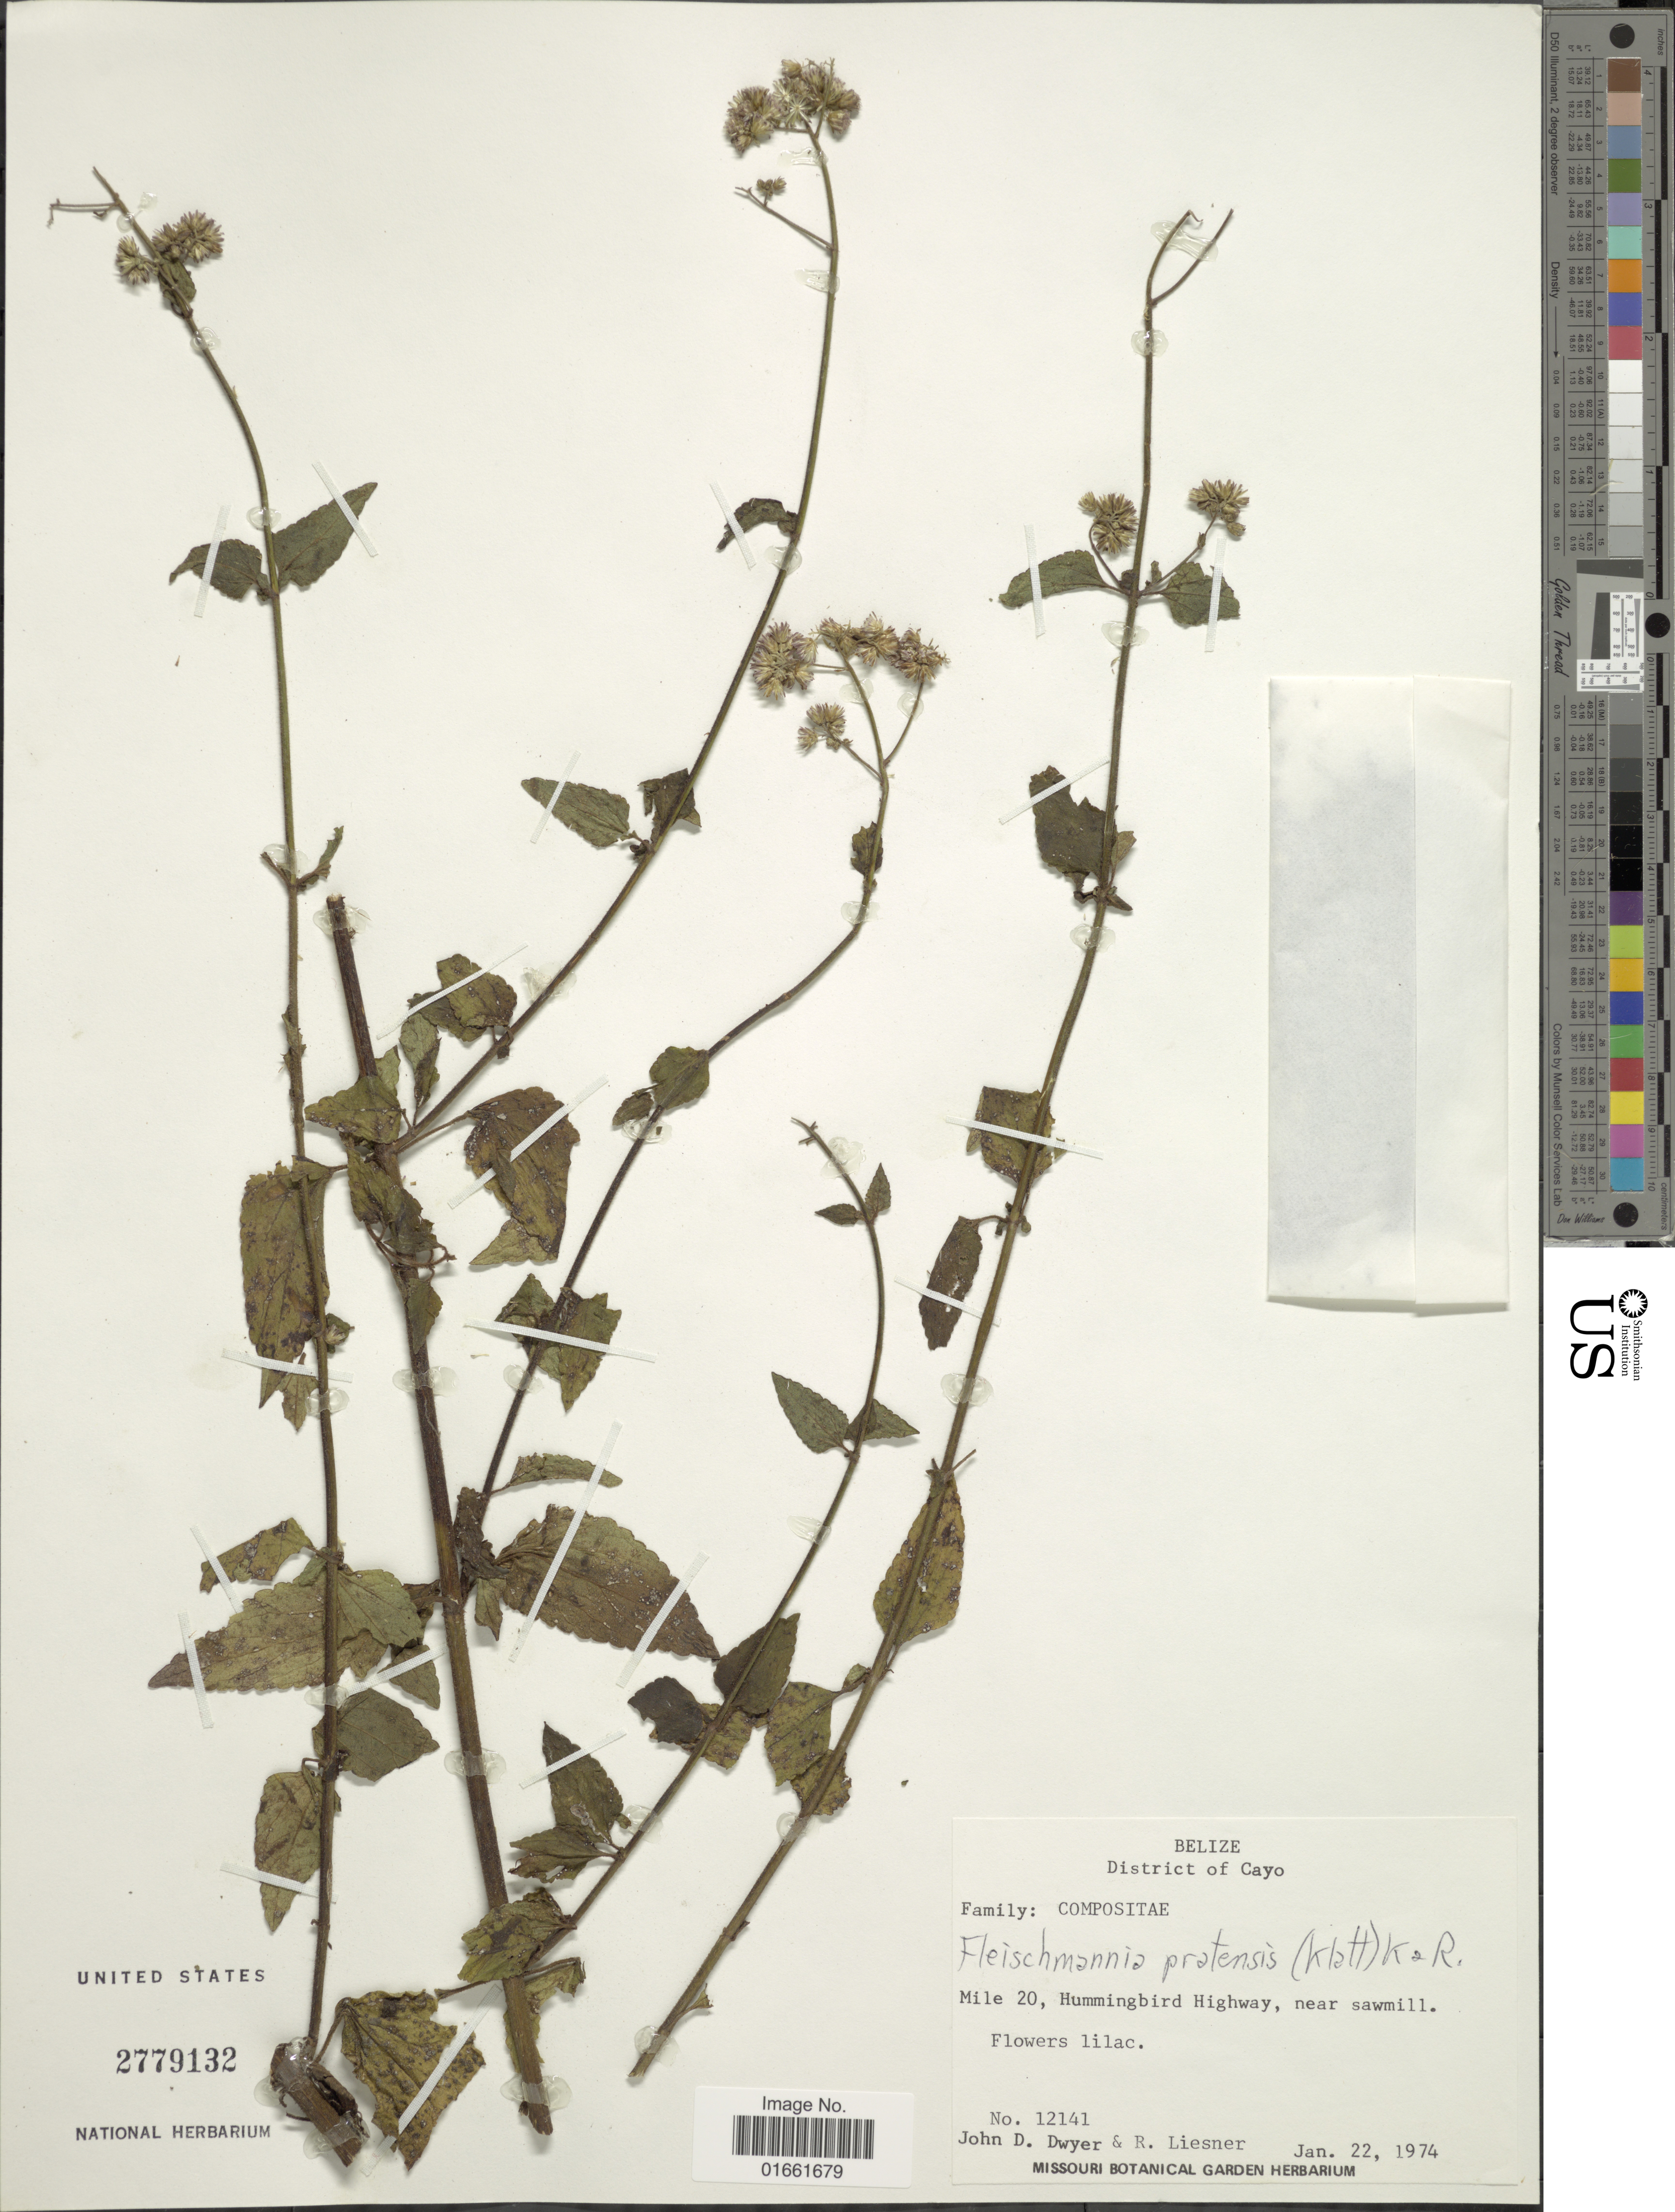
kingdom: Plantae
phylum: Tracheophyta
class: Magnoliopsida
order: Asterales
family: Asteraceae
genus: Fleischmannia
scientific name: Fleischmannia pratensis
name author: (Klatt) R.M. King & H. Rob.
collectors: J. D. Dwyer & R. Lienser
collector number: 12141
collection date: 1974-01-22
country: Belize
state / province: Cayo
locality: District of Cayo, Mile 20 Humming bird Highway, near sawmill.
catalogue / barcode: US 2779132